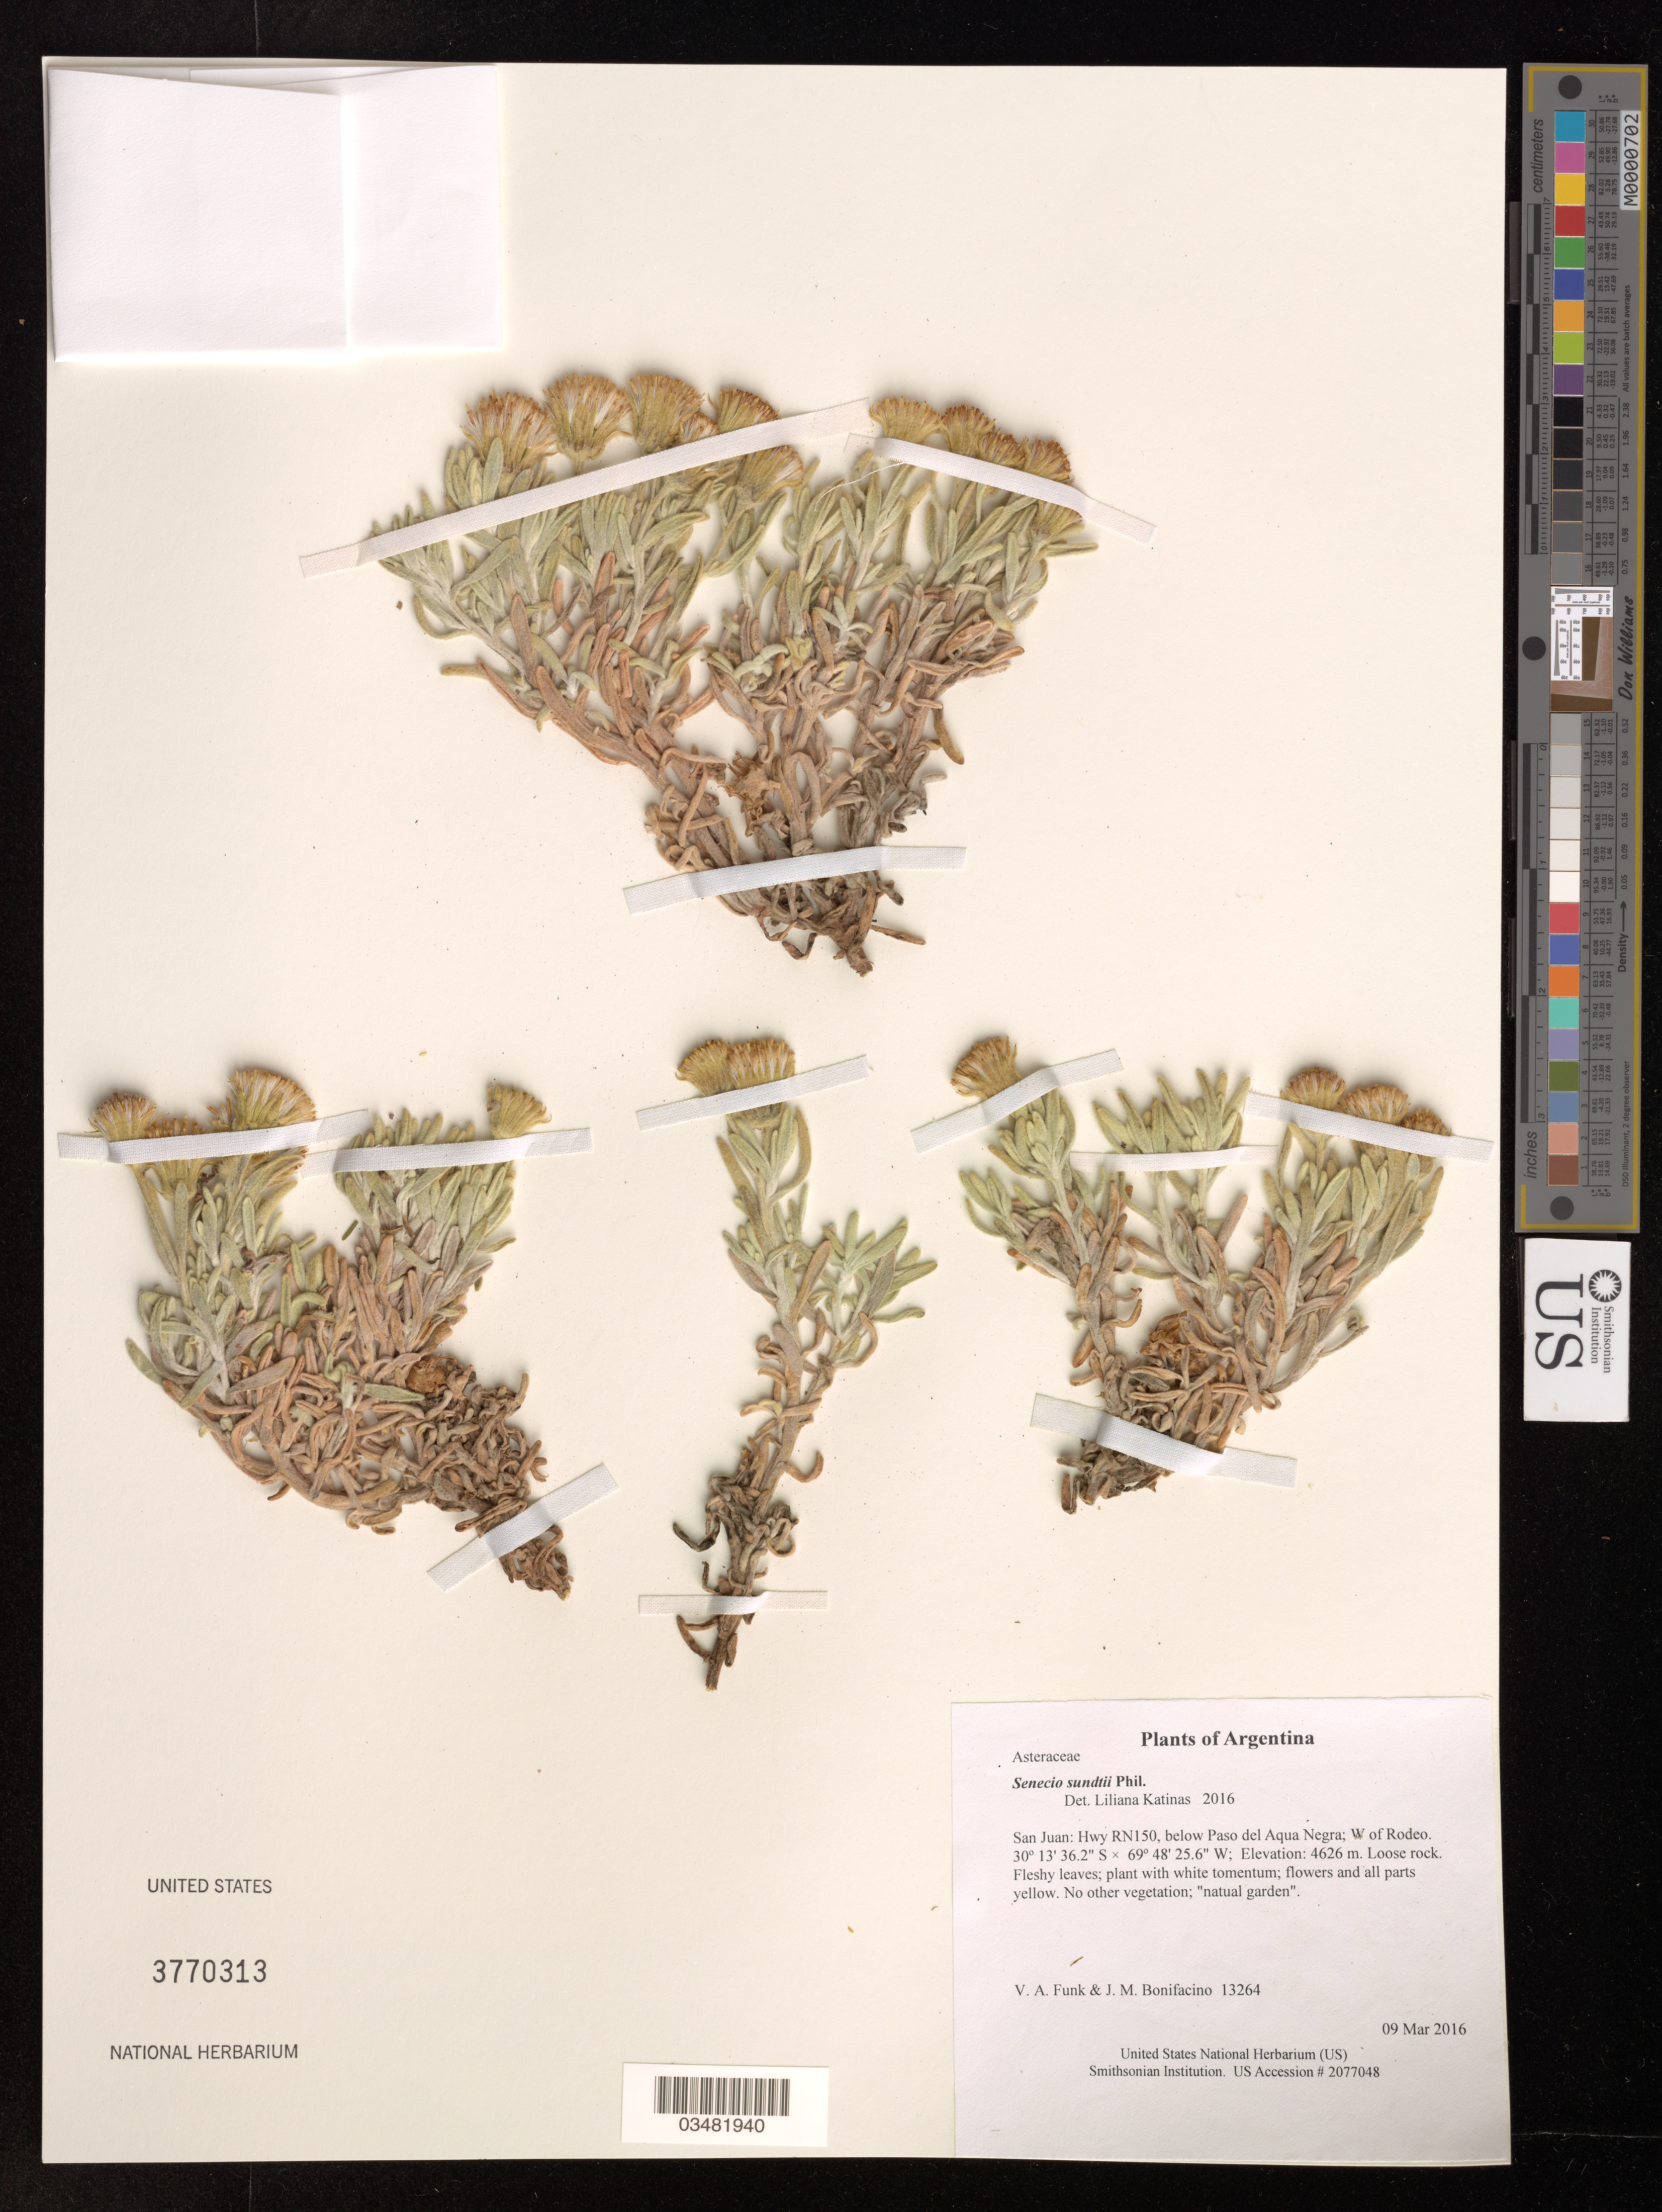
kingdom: Plantae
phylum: Tracheophyta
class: Magnoliopsida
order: Asterales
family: Asteraceae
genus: Senecio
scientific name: Senecio sundtii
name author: Phil.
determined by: Katinas, L.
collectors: V. Funk & M. Bonifacino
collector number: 13264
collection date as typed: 9 March 2016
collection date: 2016-03-09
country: Argentina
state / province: San Juan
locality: Hwy RN150, below Paso del Aqua Negra; W of Rodeo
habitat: Loose rock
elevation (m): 4626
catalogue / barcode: US 3770313